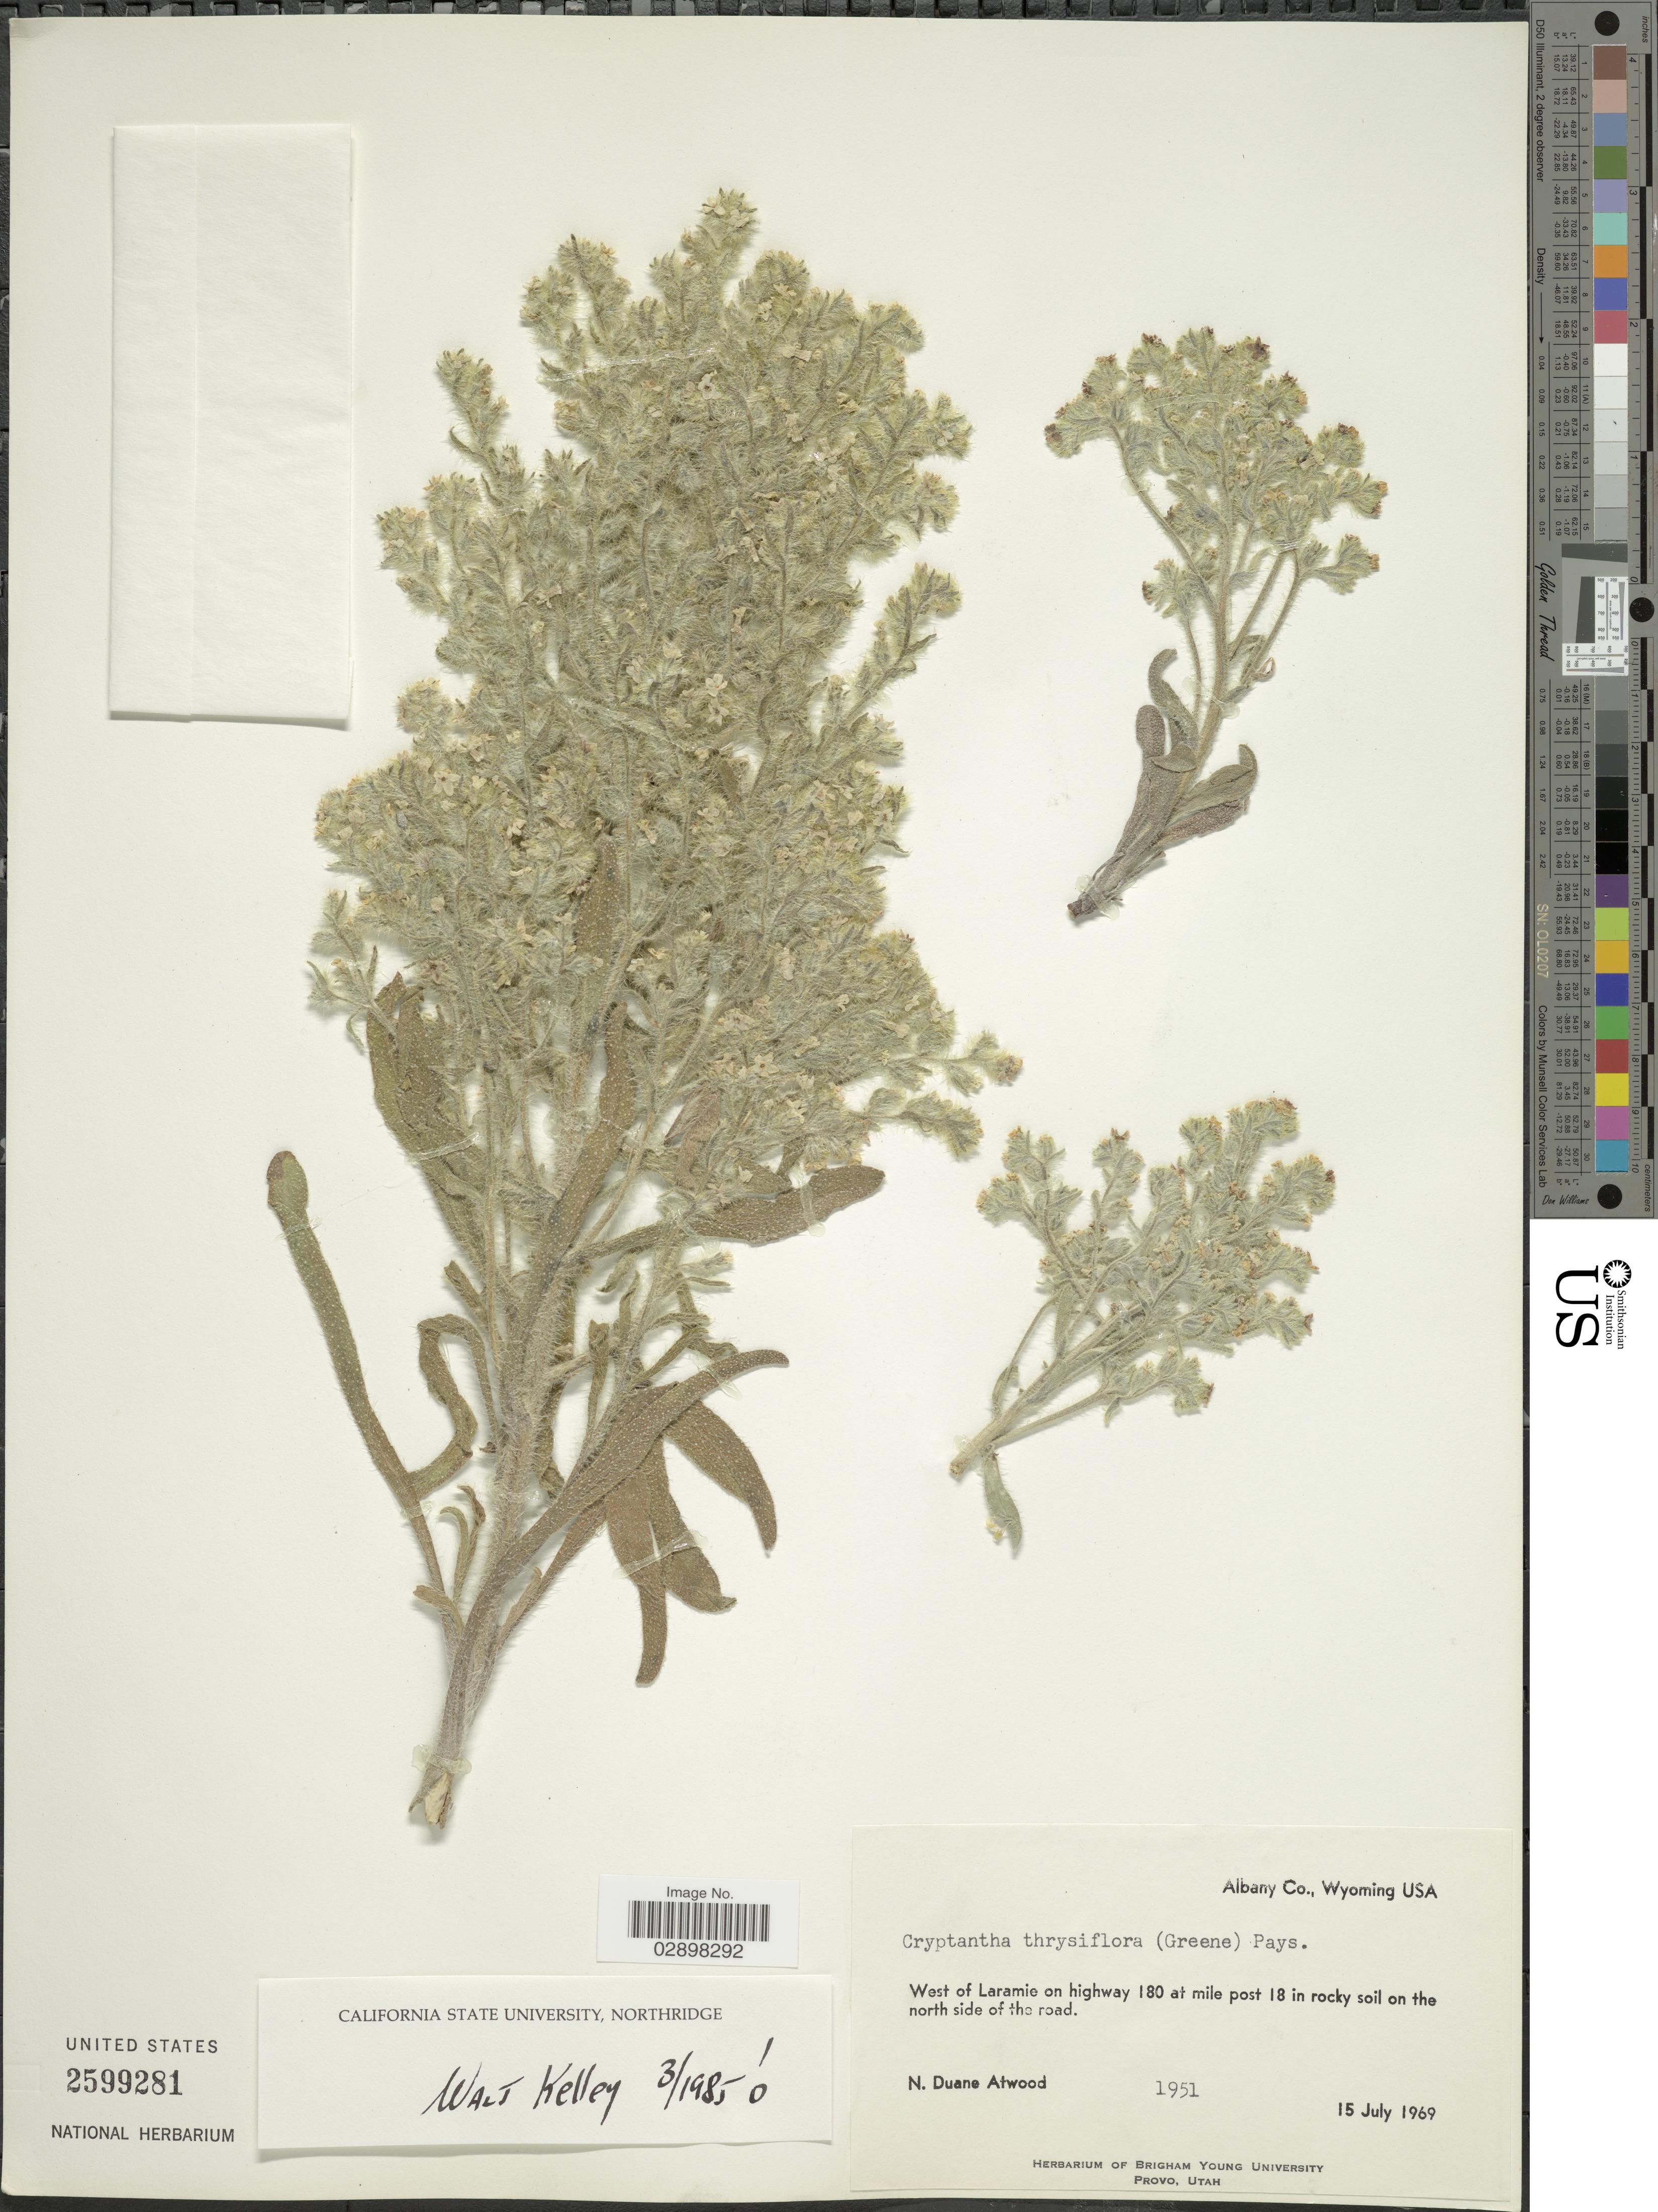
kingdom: Plantae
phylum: Tracheophyta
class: Magnoliopsida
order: Boraginales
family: Boraginaceae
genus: Cryptantha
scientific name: Cryptantha thyrsiflora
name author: (Greene) Payson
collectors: N. Atwood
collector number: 1951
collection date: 1969-07-15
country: United States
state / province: Wyoming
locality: Albany Co., West of Laramie on highway 180 at mile post 18 in rocky soil on the north side of the road.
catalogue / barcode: US 2599281